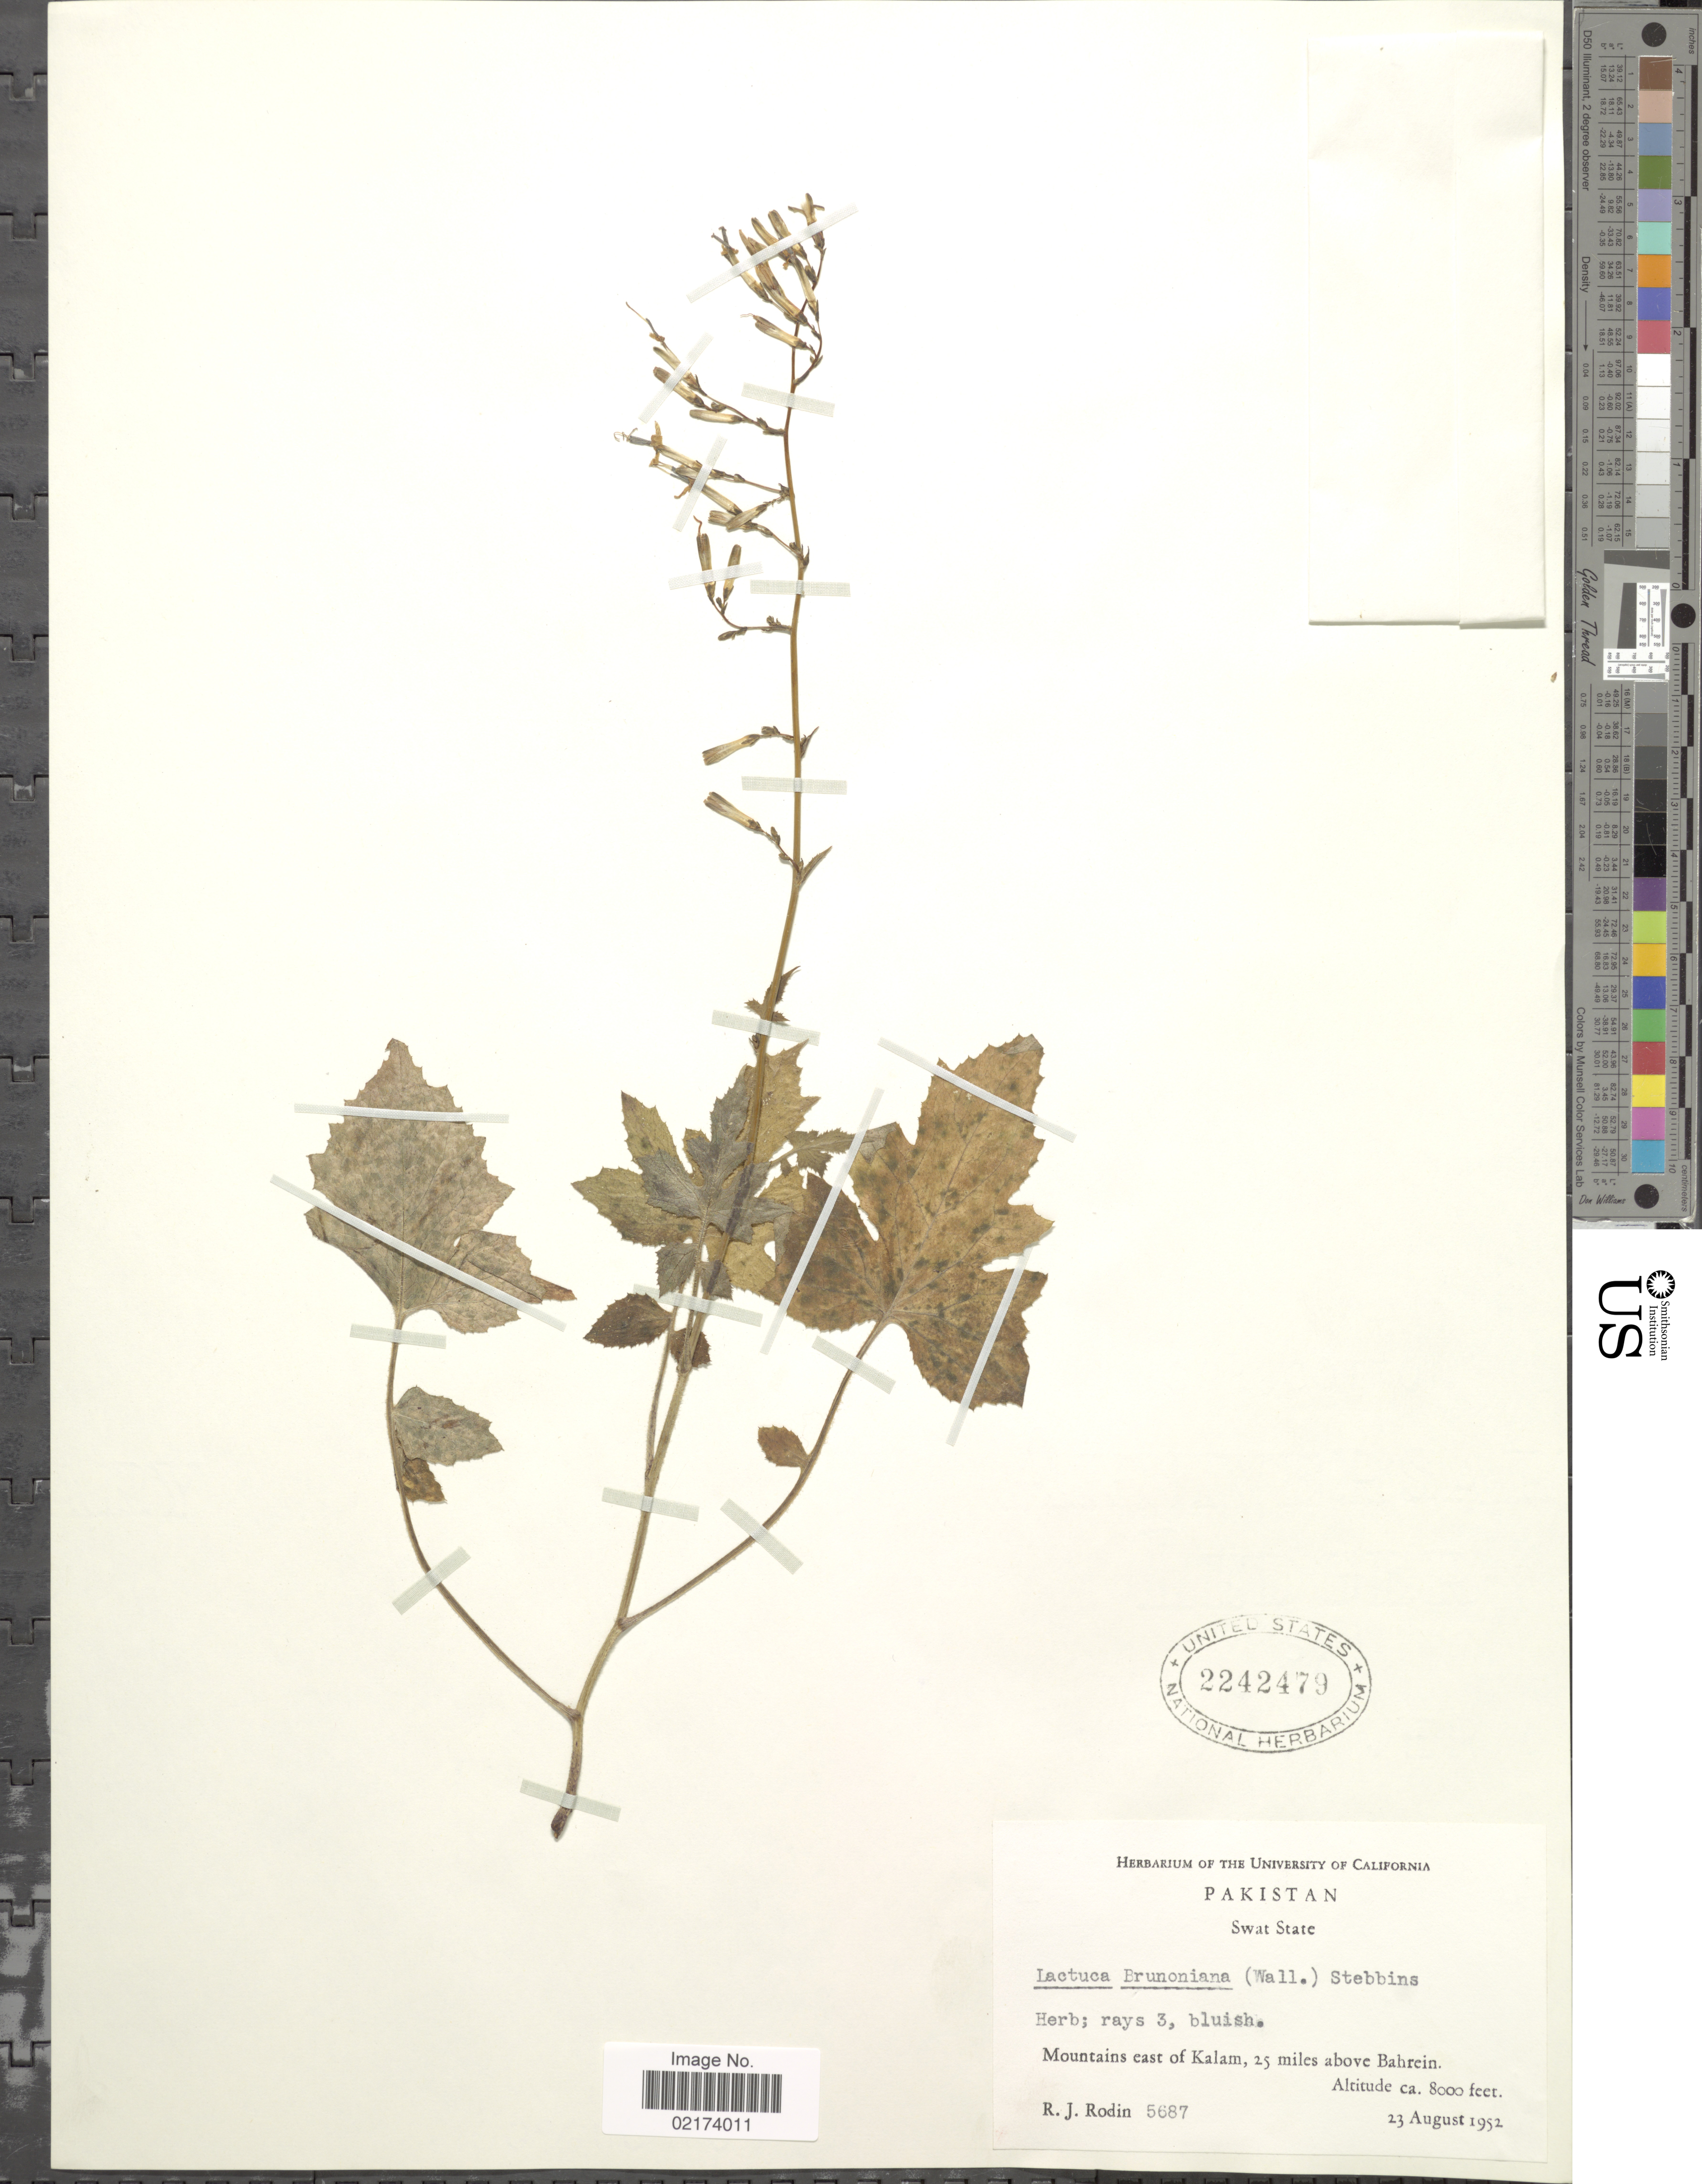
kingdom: Plantae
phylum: Tracheophyta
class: Magnoliopsida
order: Asterales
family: Asteraceae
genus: Lactuca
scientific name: Lactuca brunoniana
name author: (DC.) C.B. Clarke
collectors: R. J. Rodin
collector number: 5687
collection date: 1952-08-23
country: Pakistan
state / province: Khyber Pakhtunkhwa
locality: Swat State, Mountains east of Kalam, 25 milesabove Bahrein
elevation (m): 2438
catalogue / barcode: US 2242479